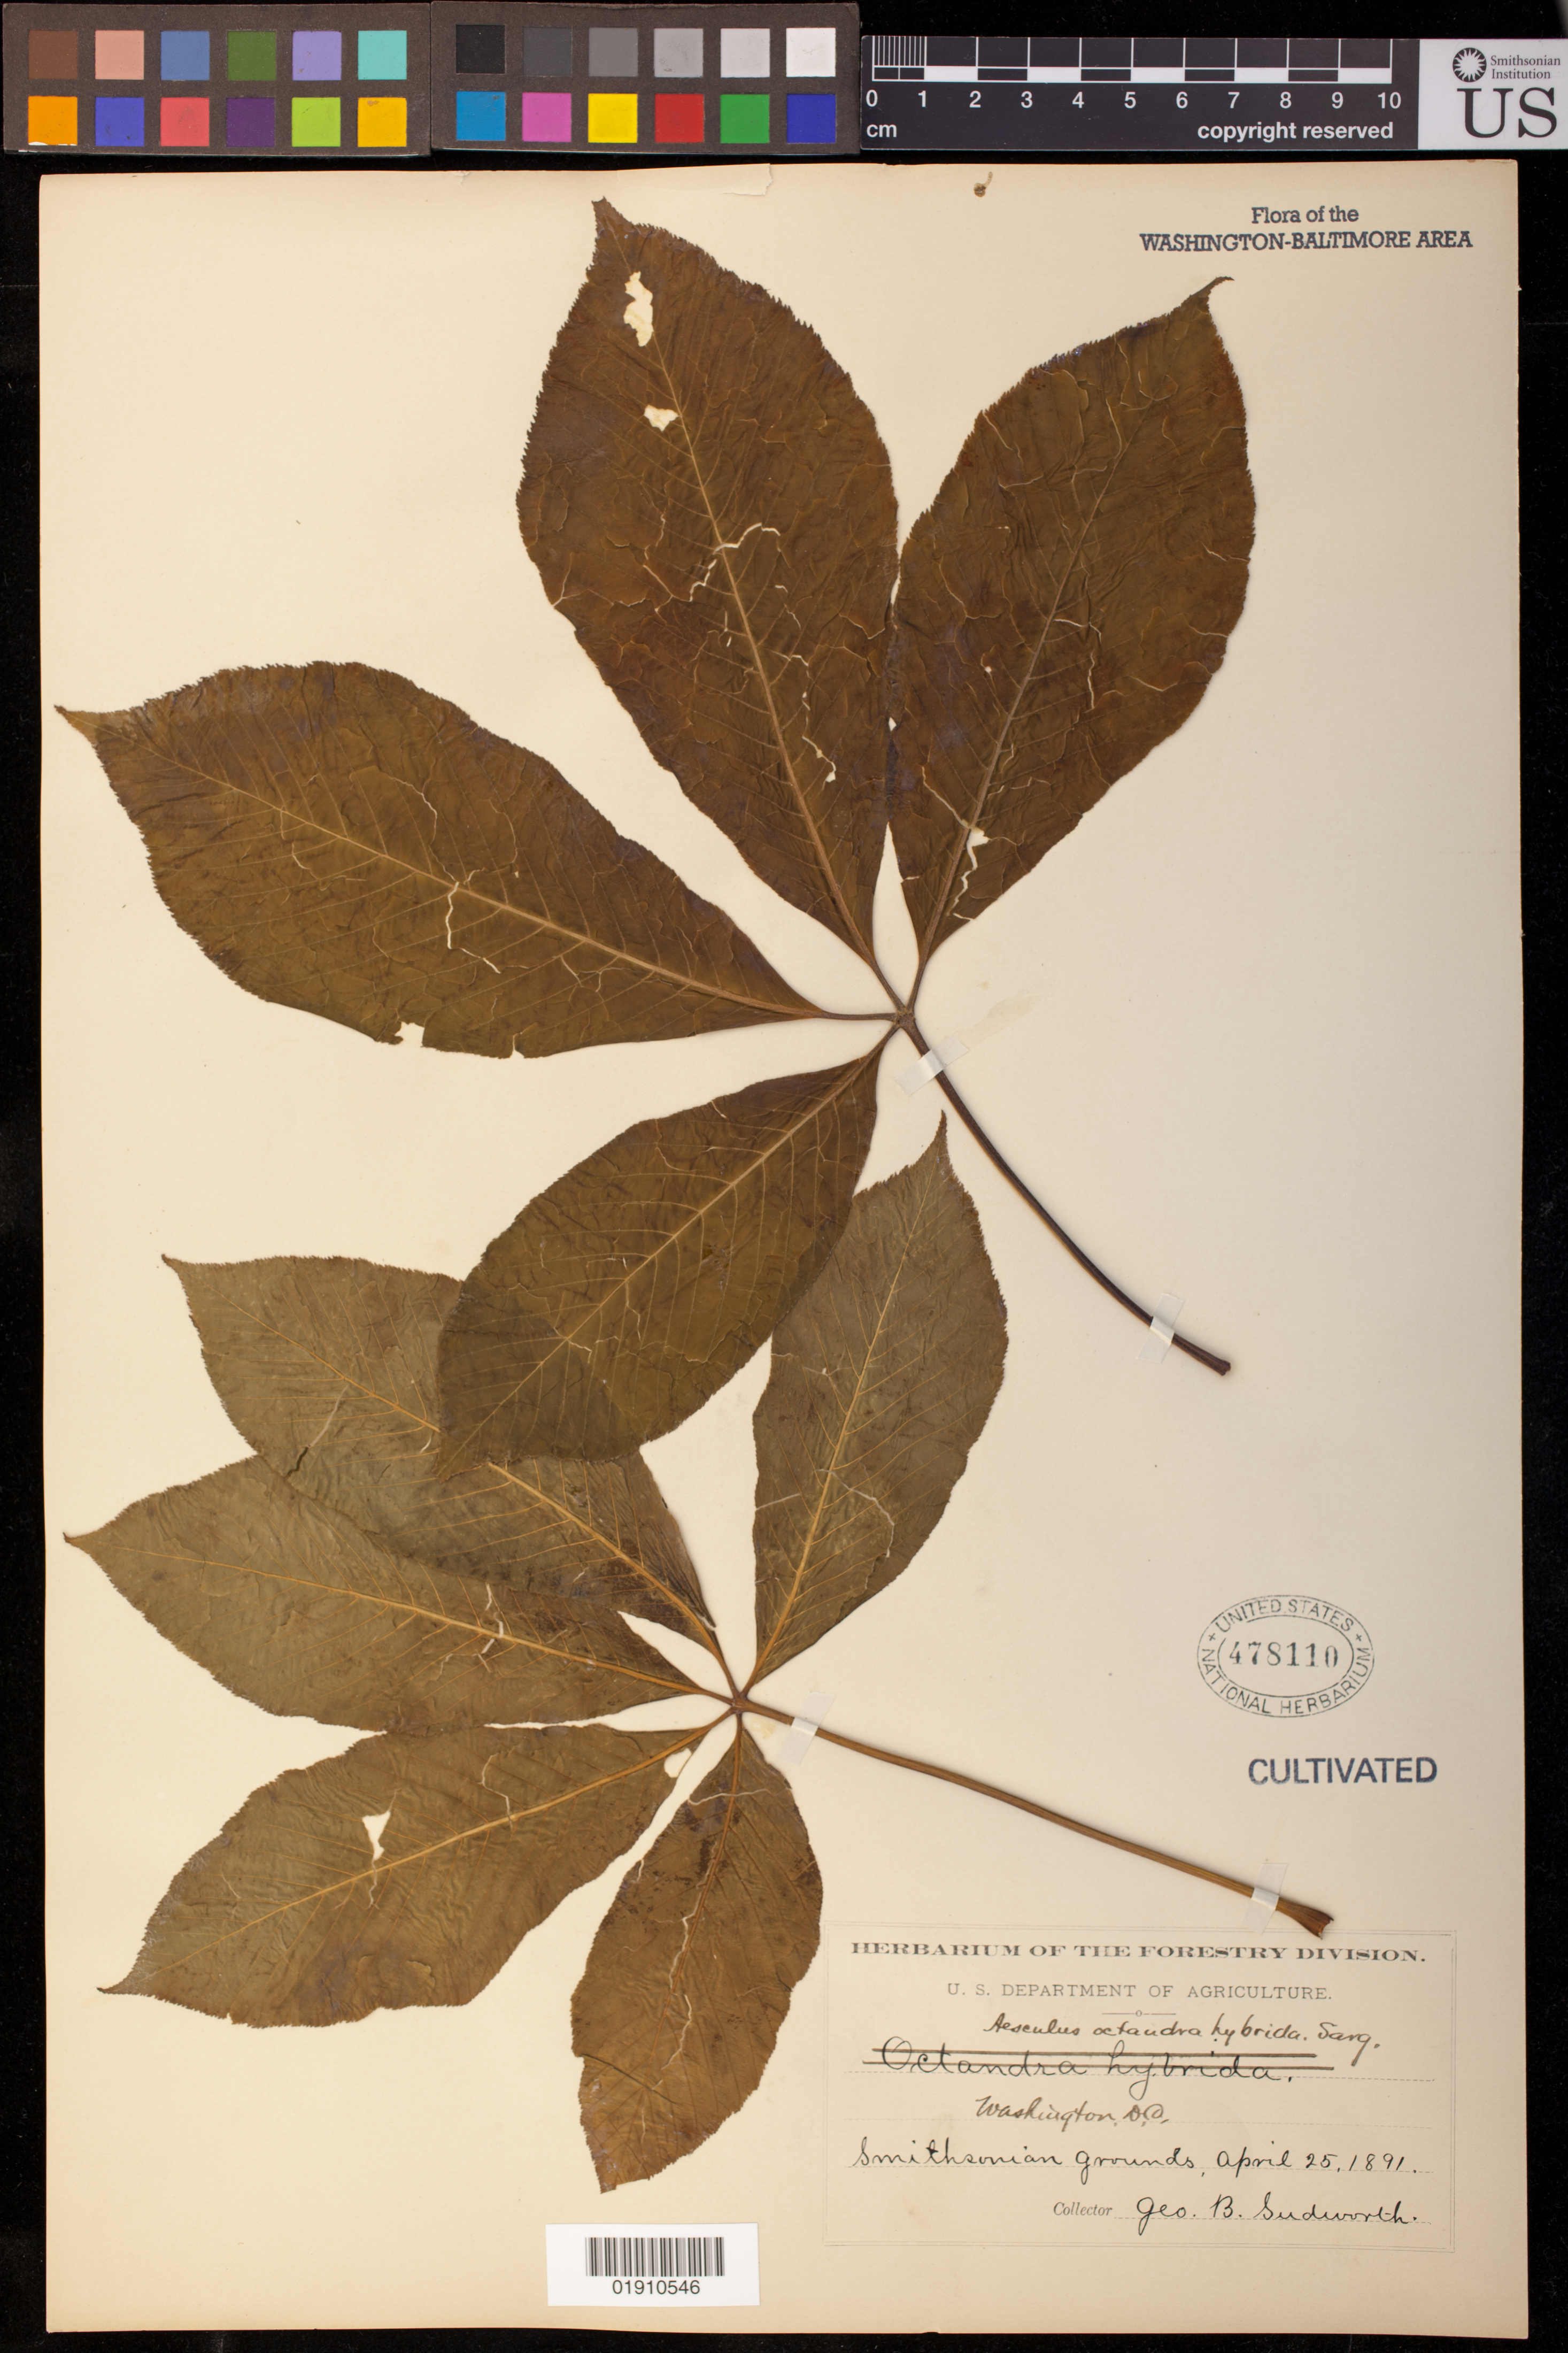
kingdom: Plantae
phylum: Tracheophyta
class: Magnoliopsida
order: Sapindales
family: Sapindaceae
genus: Aesculus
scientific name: Aesculus x hybrida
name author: DC.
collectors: G. B. Sudworth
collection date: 1891-04-25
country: United States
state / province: District of Columbia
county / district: Ward 6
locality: Smithsonian grounds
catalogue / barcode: US 478110